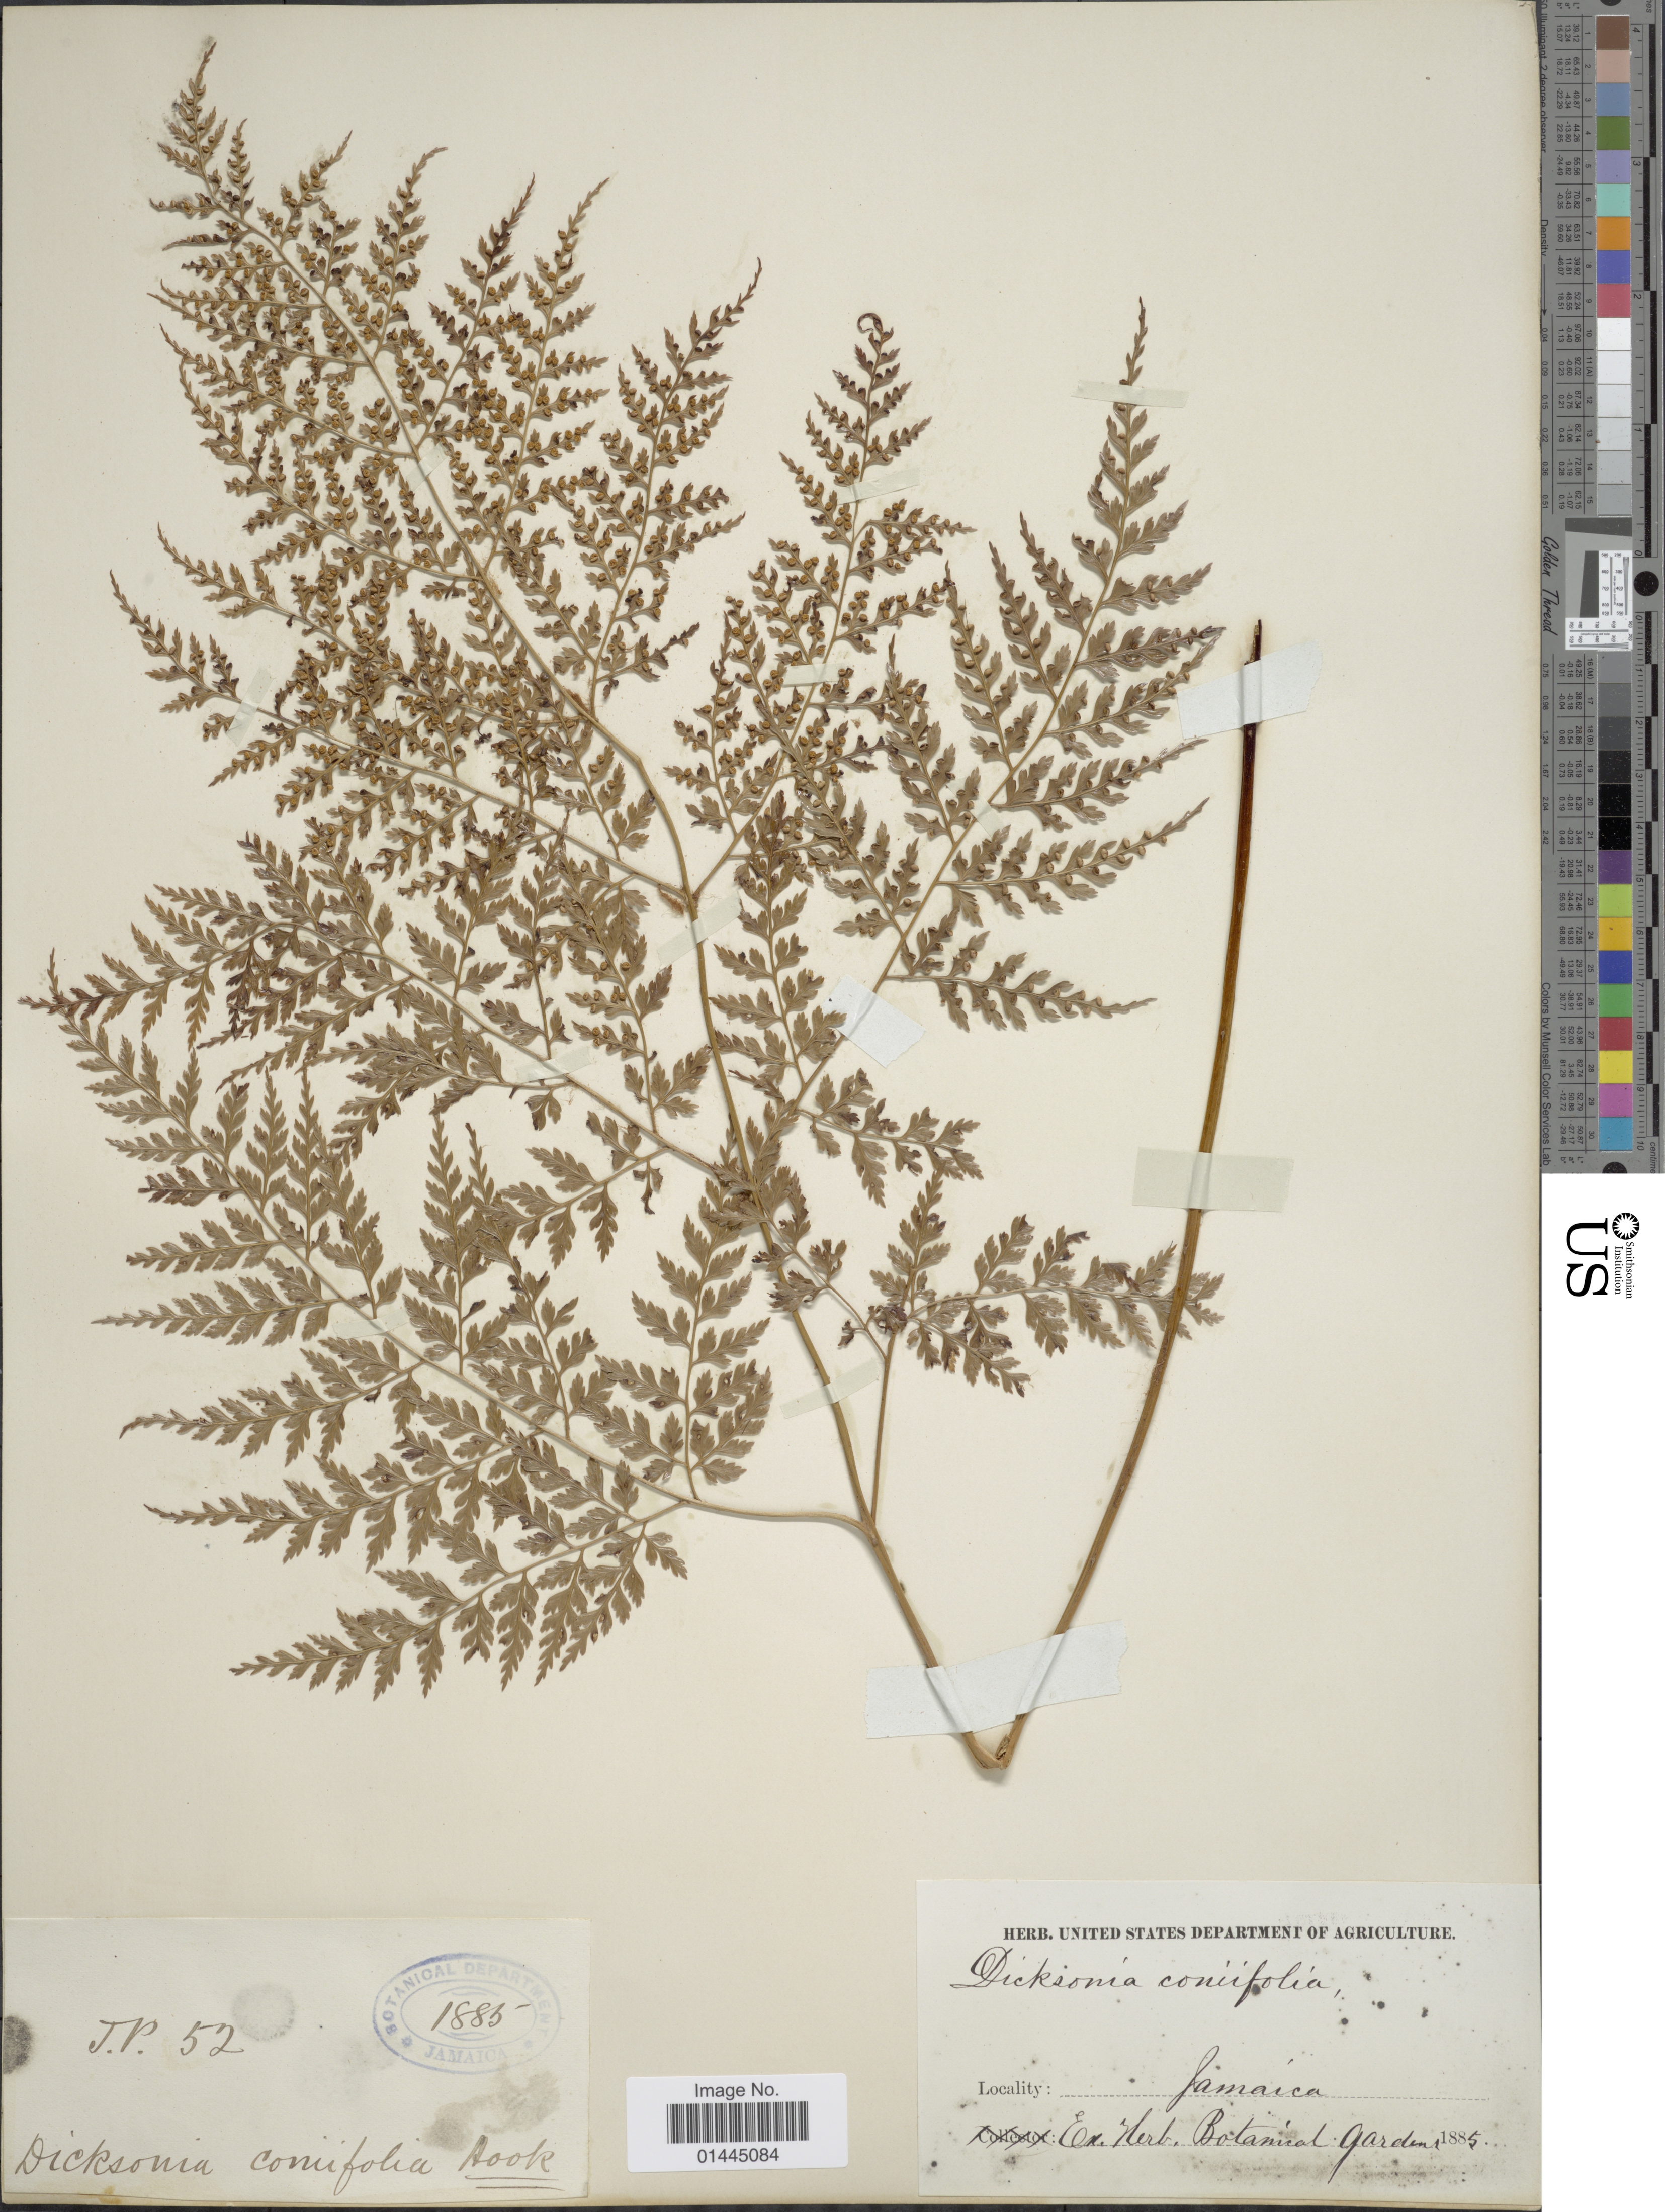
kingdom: Plantae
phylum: Tracheophyta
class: Polypodiopsida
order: Cyatheales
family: Culcitaceae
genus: Culcita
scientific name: Culcita coniifolia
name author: (Hook.) Maxon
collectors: J.P.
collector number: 52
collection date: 1885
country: Jamaica